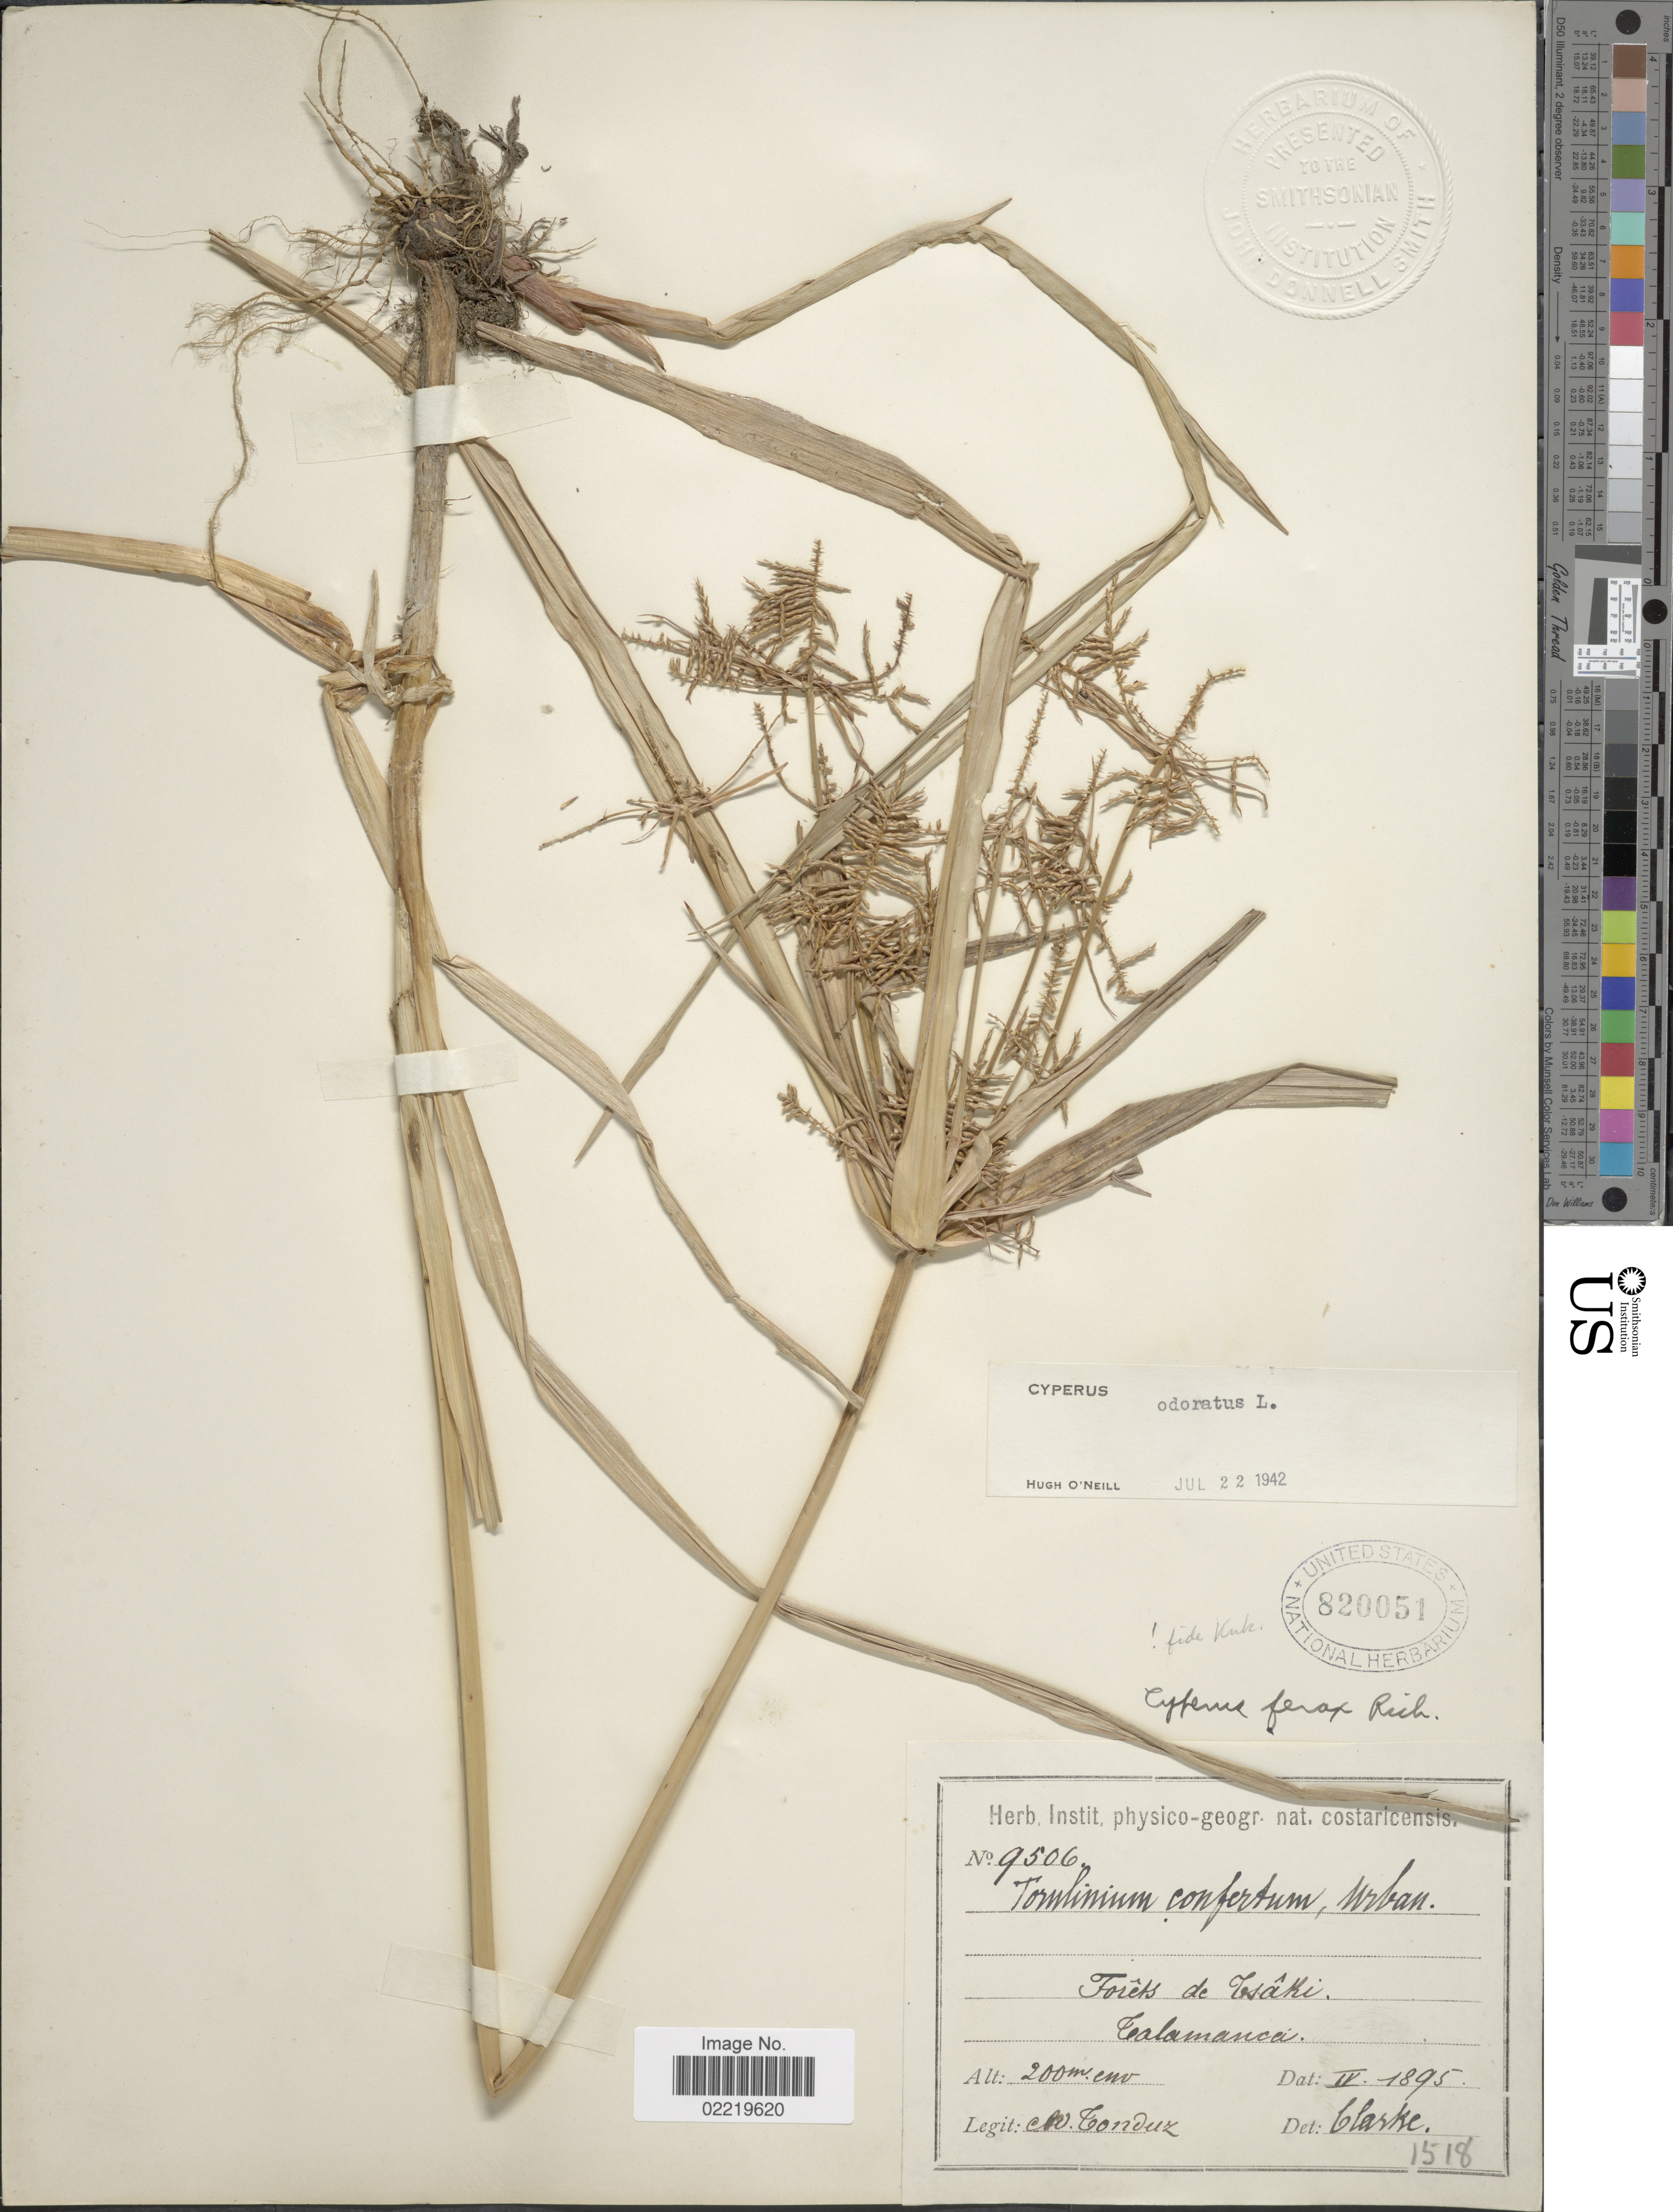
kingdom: Plantae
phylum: Tracheophyta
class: Liliopsida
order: Poales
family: Cyperaceae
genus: Cyperus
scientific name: Cyperus odoratus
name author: L.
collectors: A. Tonduz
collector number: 9506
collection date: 1895-04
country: Costa Rica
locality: Forets de Tsaki, Talamanca.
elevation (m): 200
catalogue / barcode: US 820051